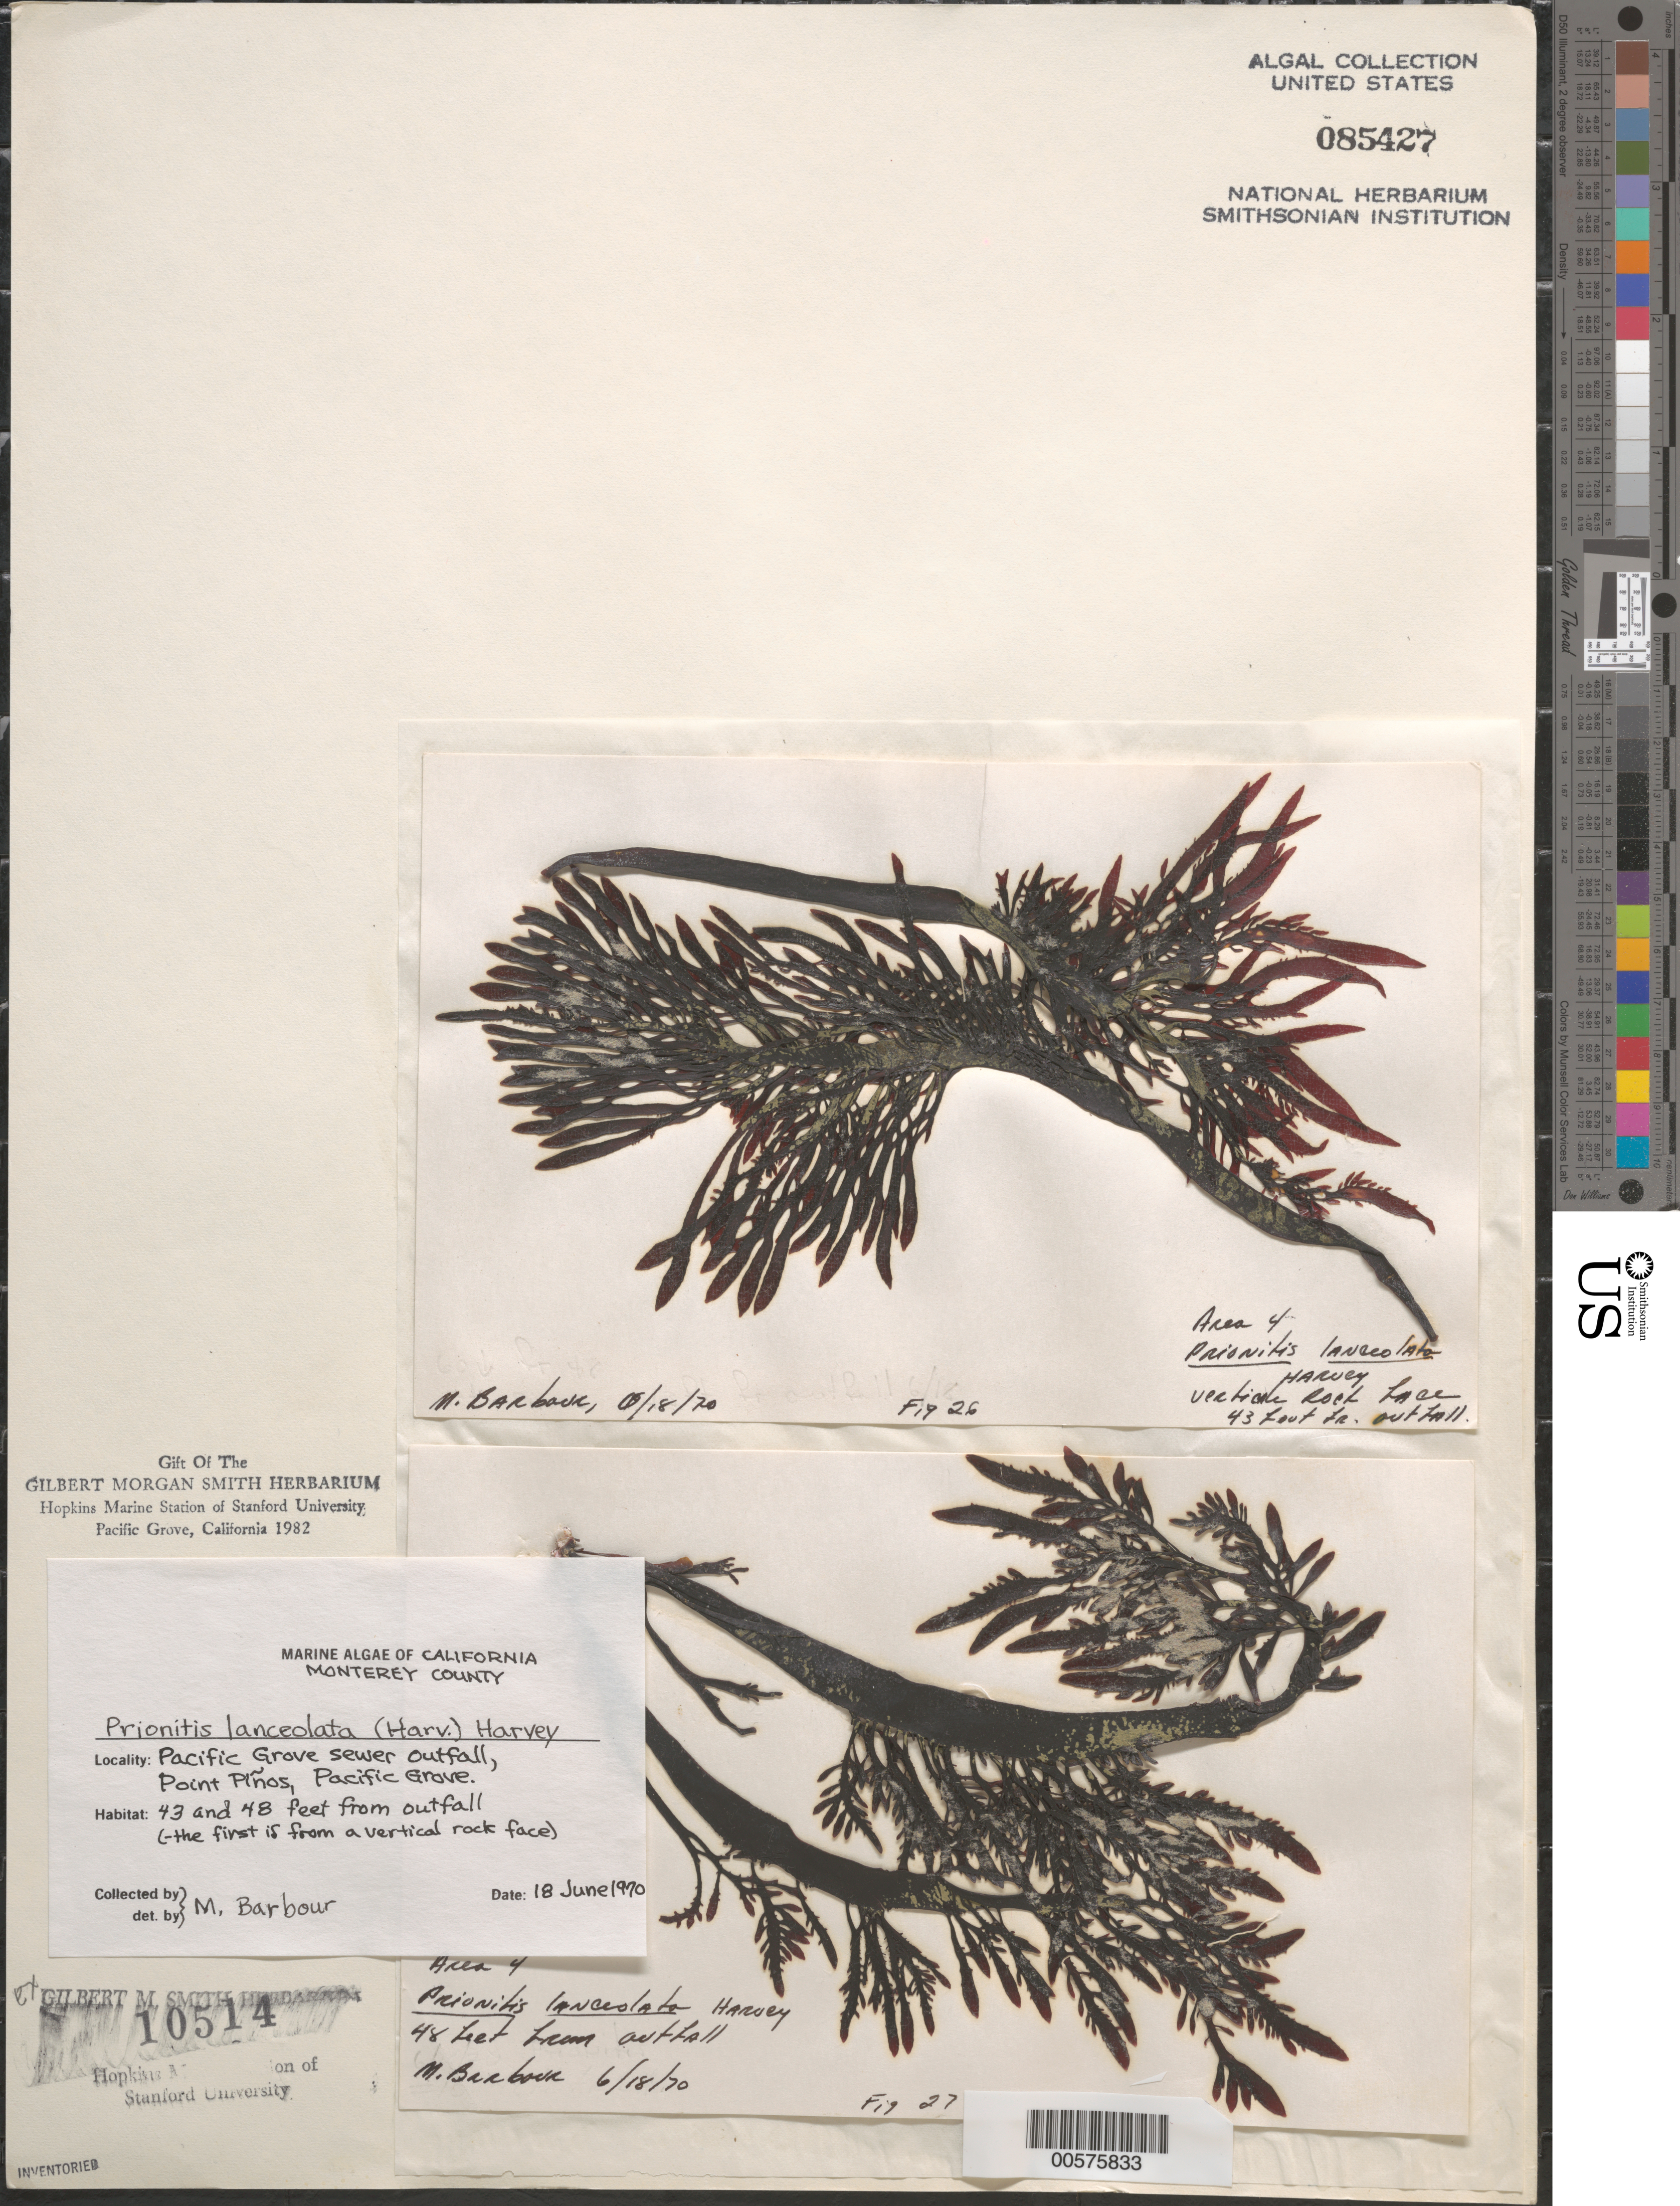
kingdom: Plantae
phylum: Rhodophyta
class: Florideophyceae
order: Cryptonemiales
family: Cryptonemiaceae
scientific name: Prionitis lanceolata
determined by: Barbour, M.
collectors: M. Barbour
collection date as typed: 18 Jun 1970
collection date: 1970-06-18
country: United States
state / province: California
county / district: Monterey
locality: Point Pinos, Pacific Grove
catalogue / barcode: US 85427